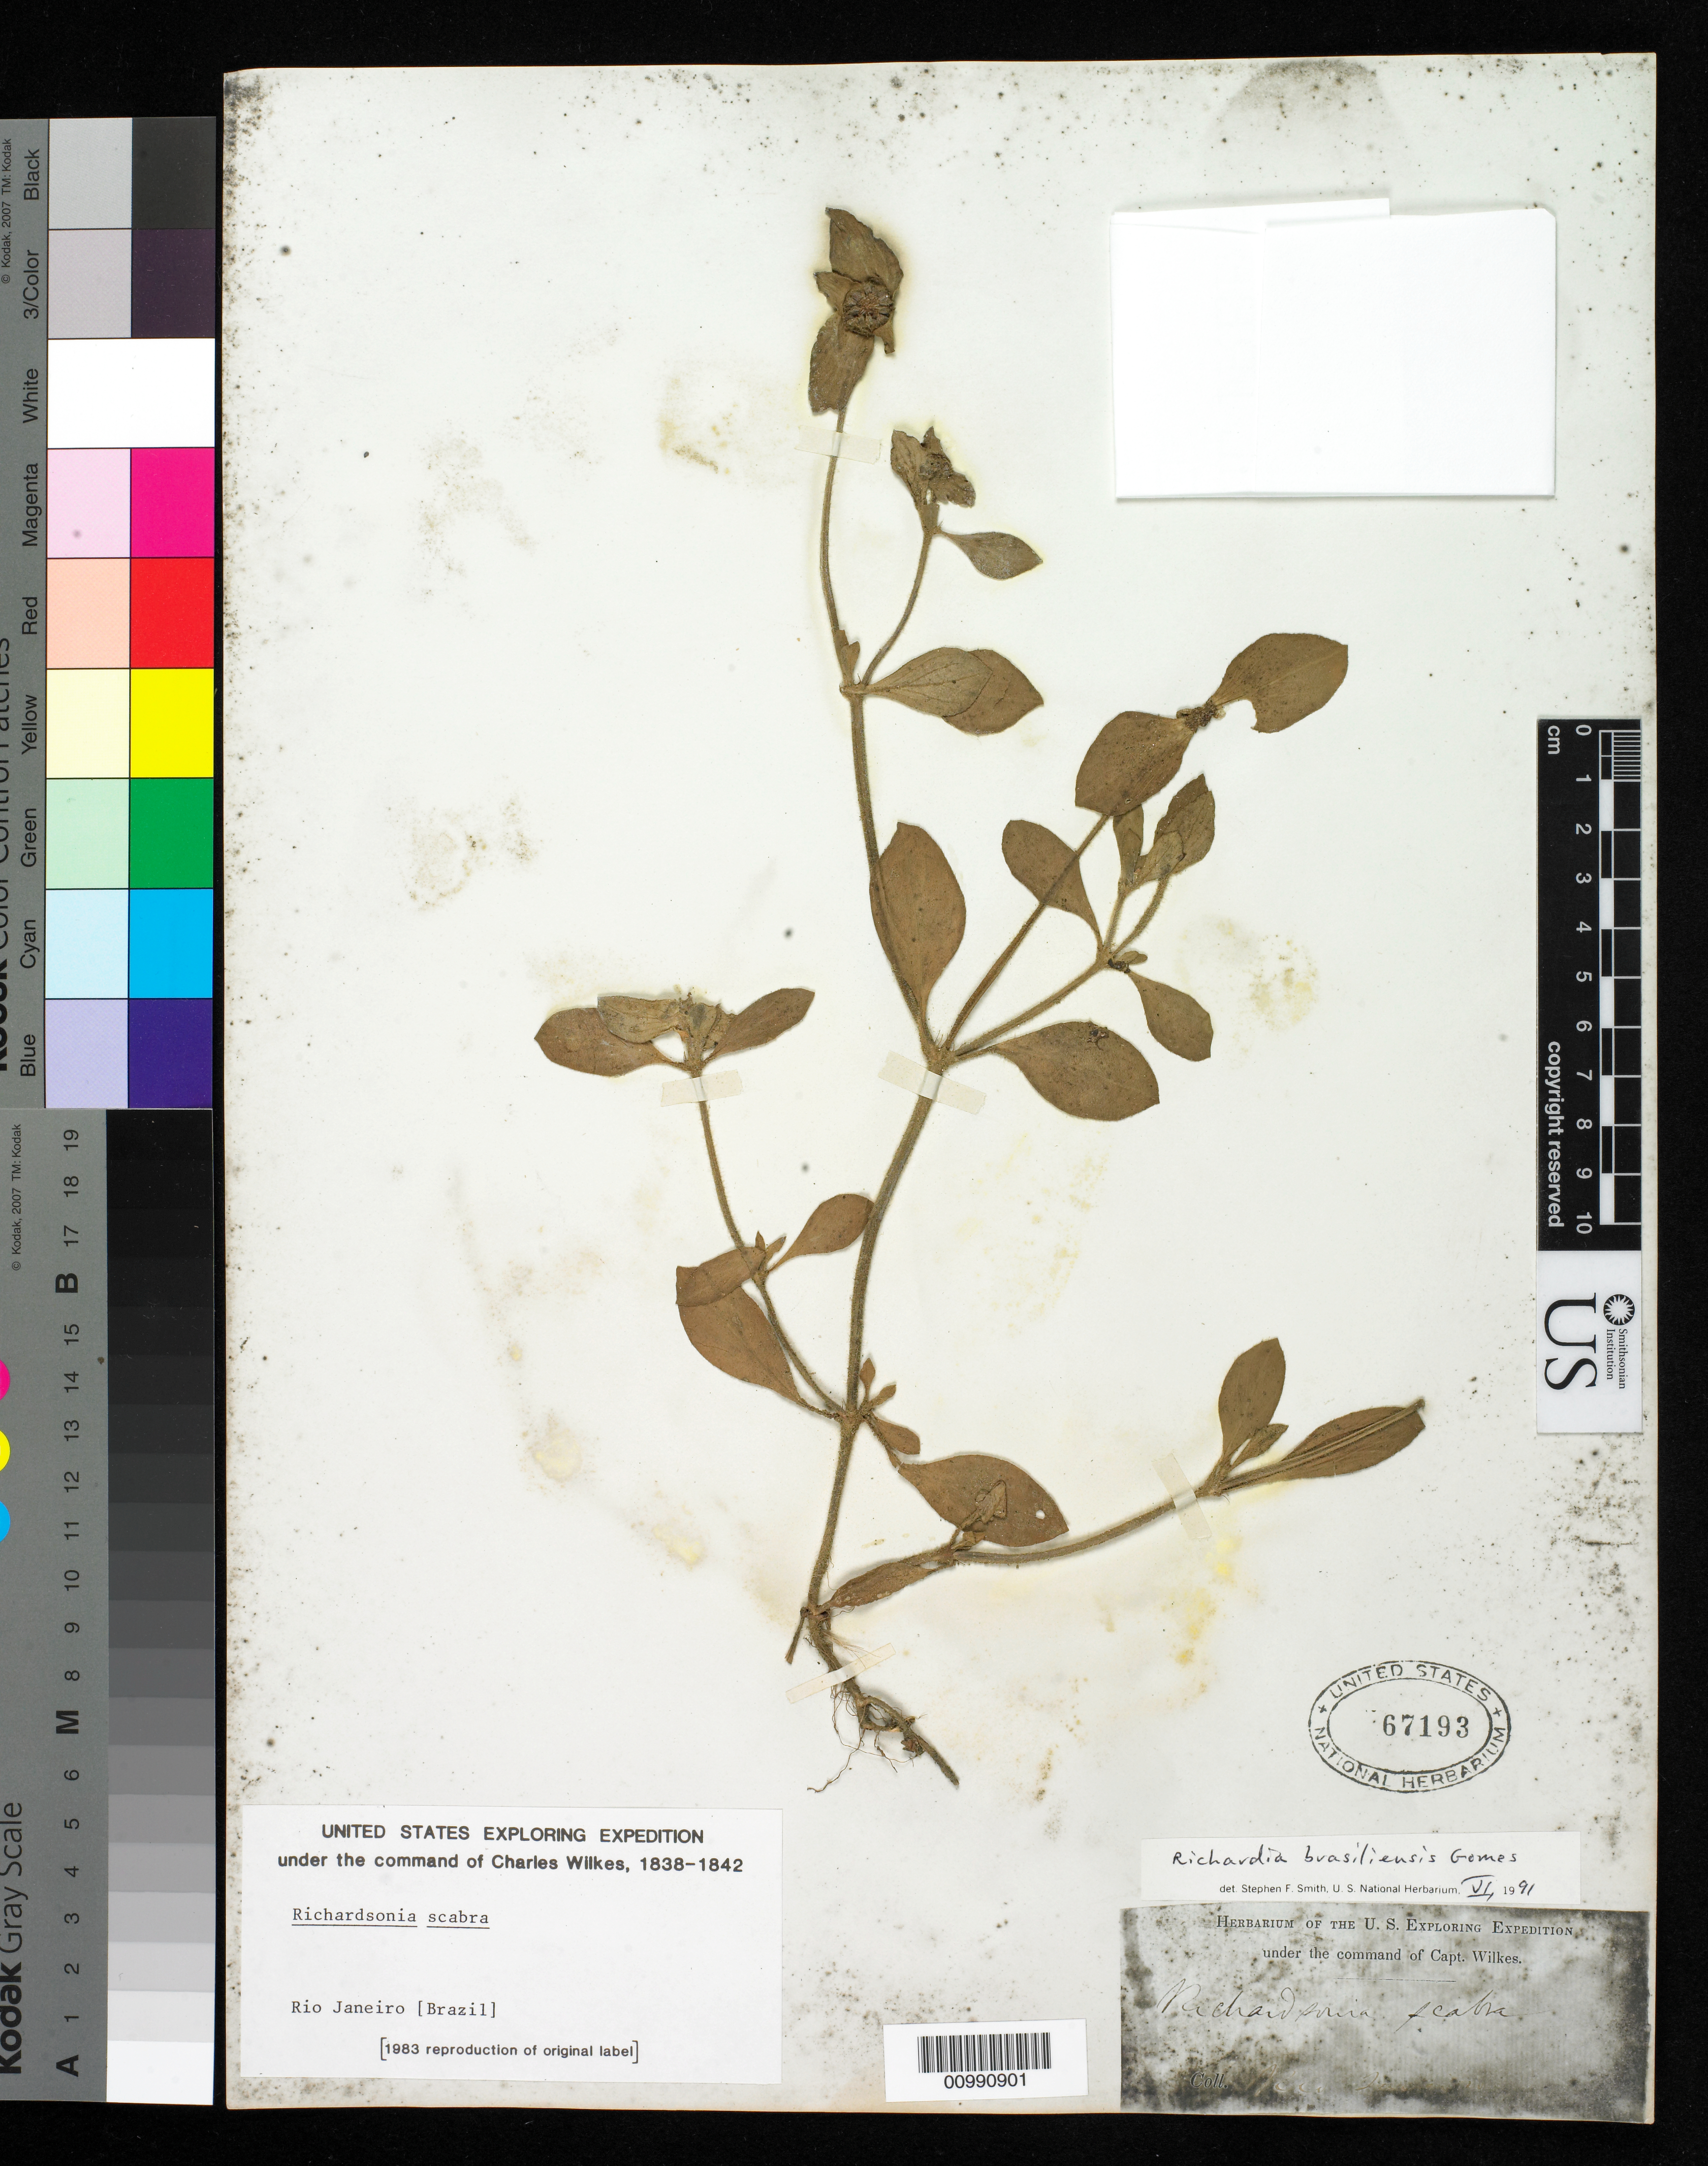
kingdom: Plantae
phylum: Tracheophyta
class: Magnoliopsida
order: Gentianales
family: Rubiaceae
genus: Richardia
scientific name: Richardia brasiliensis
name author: Gomes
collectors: Wilkes Explor. Exped.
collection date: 1838/1842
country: Brazil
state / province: Rio de Janeiro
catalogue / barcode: US 67193